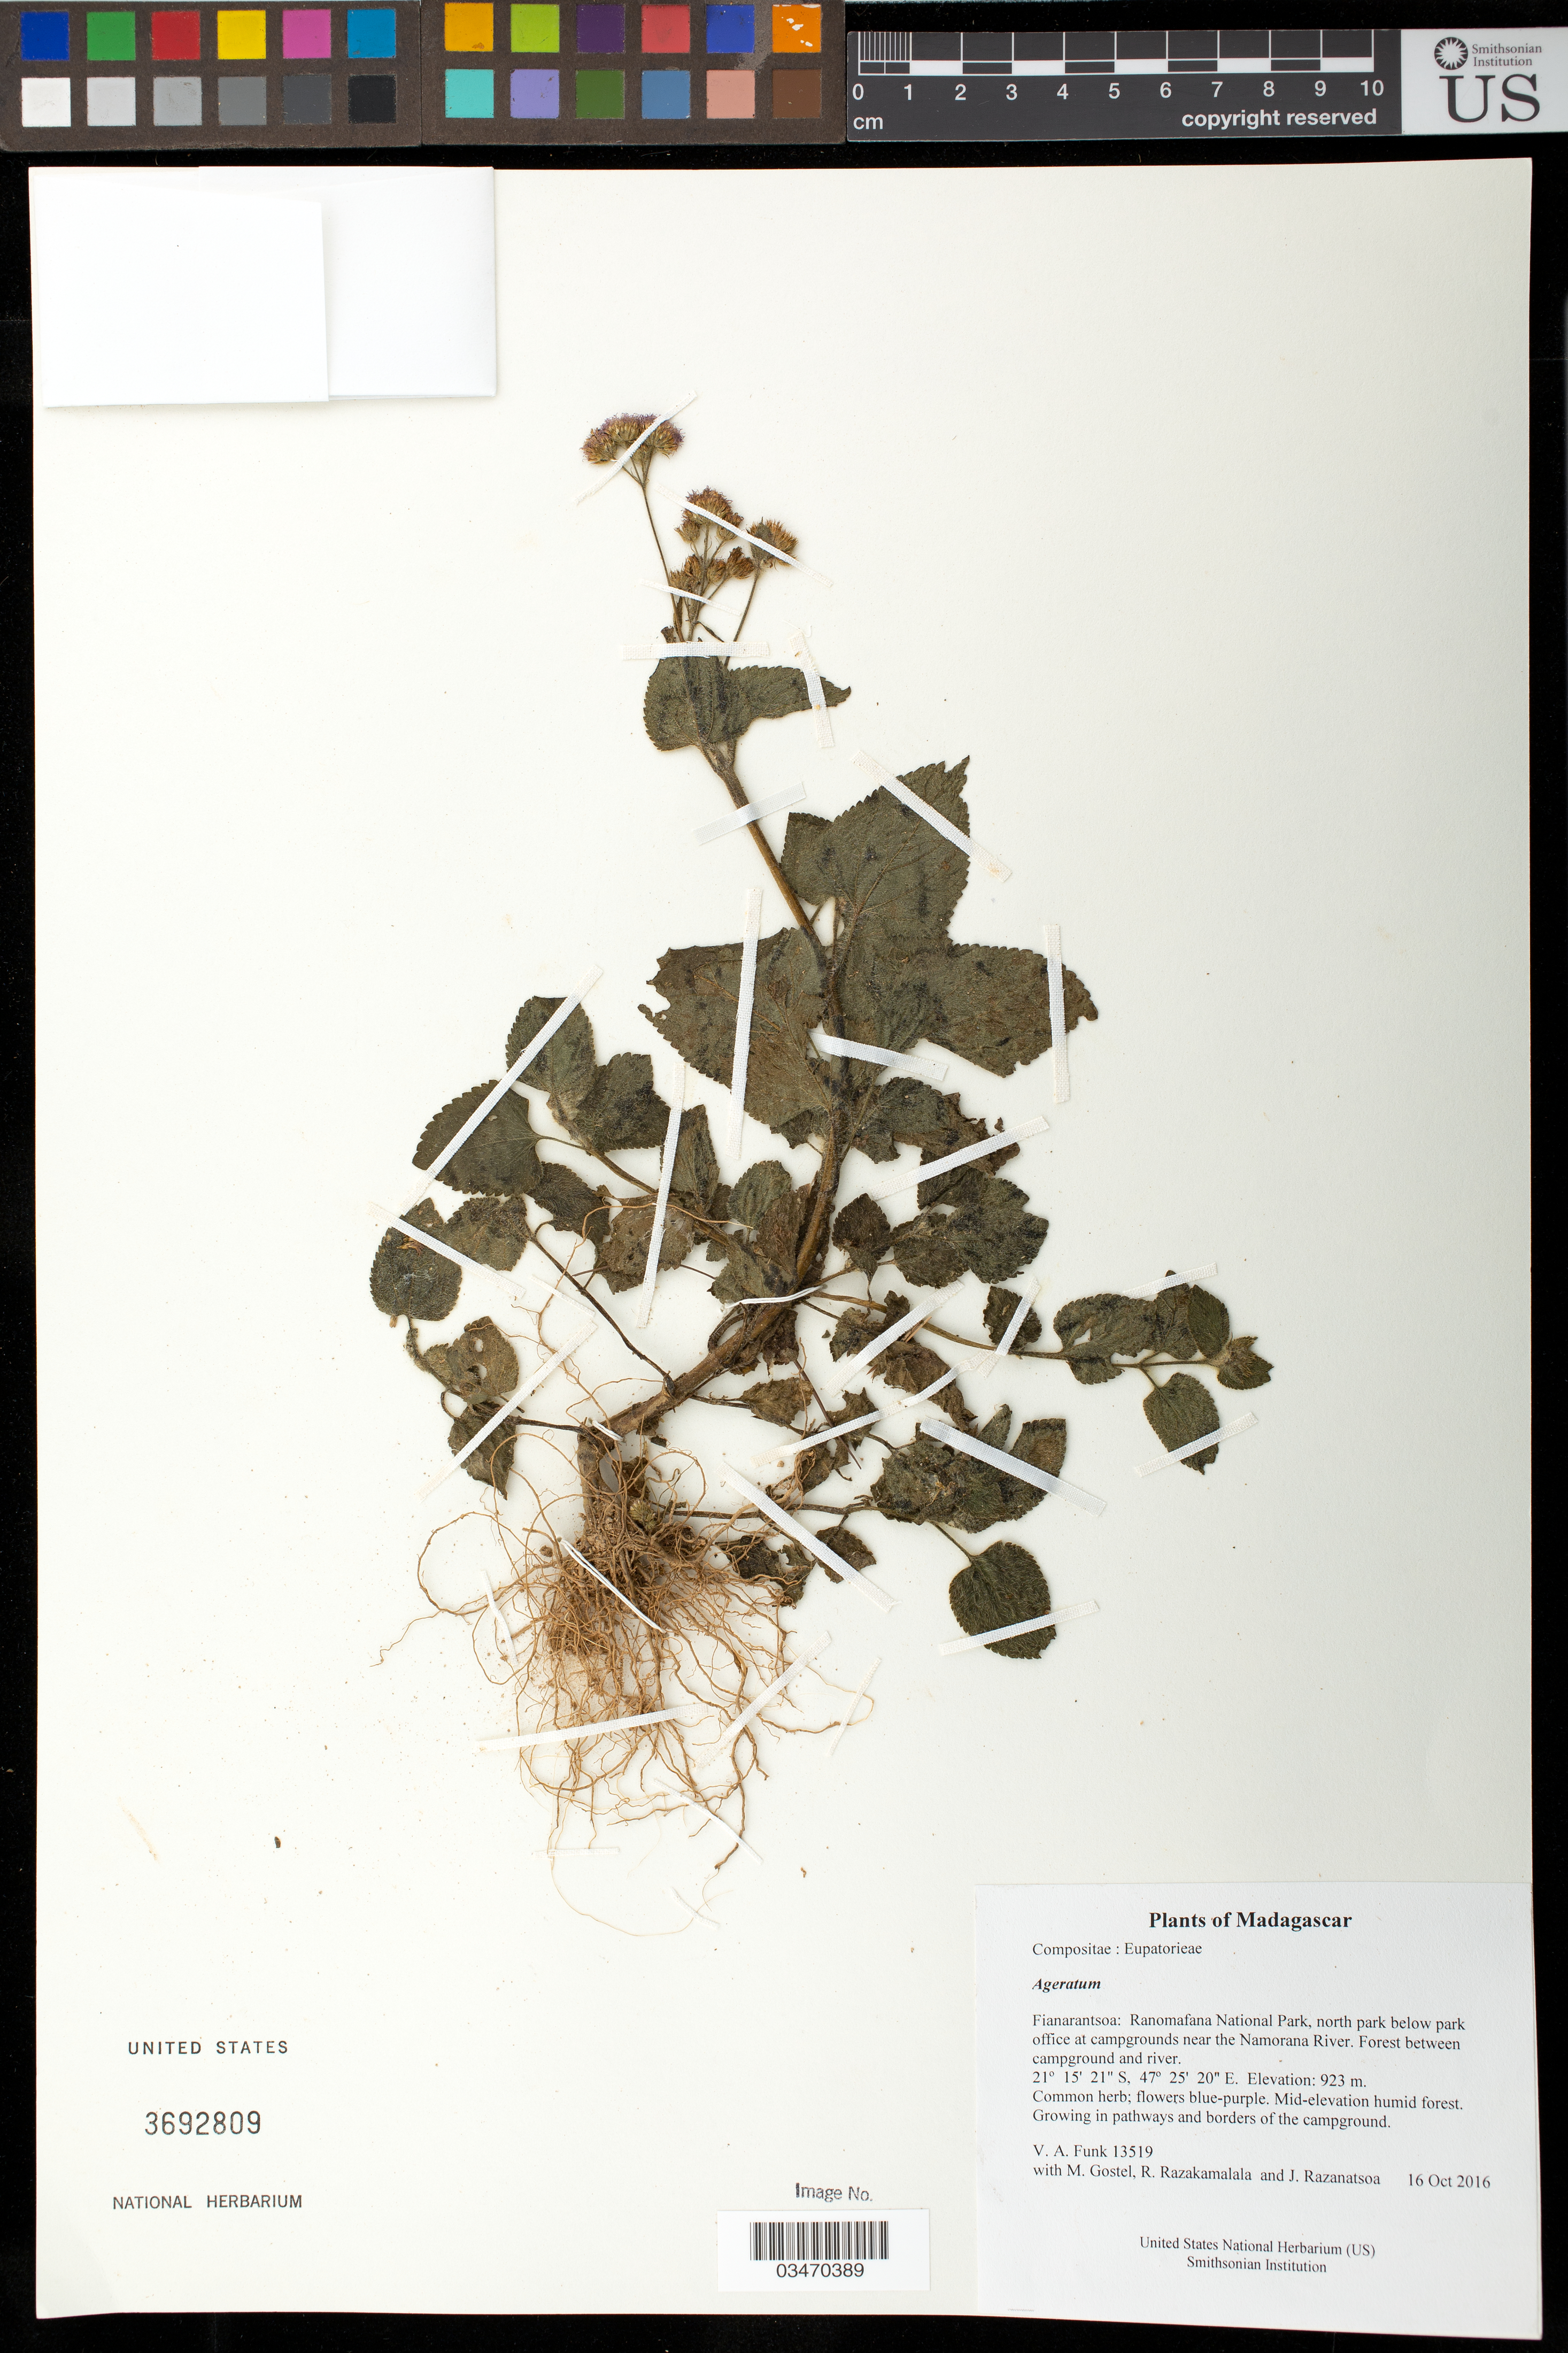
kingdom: Plantae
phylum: Tracheophyta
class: Magnoliopsida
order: Asterales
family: Asteraceae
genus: Ageratum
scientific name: Ageratum sp.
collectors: M. R. Gostel, R. Razakamalala & J. Razanatsoa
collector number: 13519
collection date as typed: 16 Oct 2016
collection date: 2016-10-16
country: Madagascar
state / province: Vatovavy Fitovinany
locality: Ranomafana National Park, north park below park office at campgrounds near the Namorana River. Forest between campground and river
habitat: Mid-elevation humid forest. Growing in pathways and borders of the campground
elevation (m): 923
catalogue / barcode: US 3692809